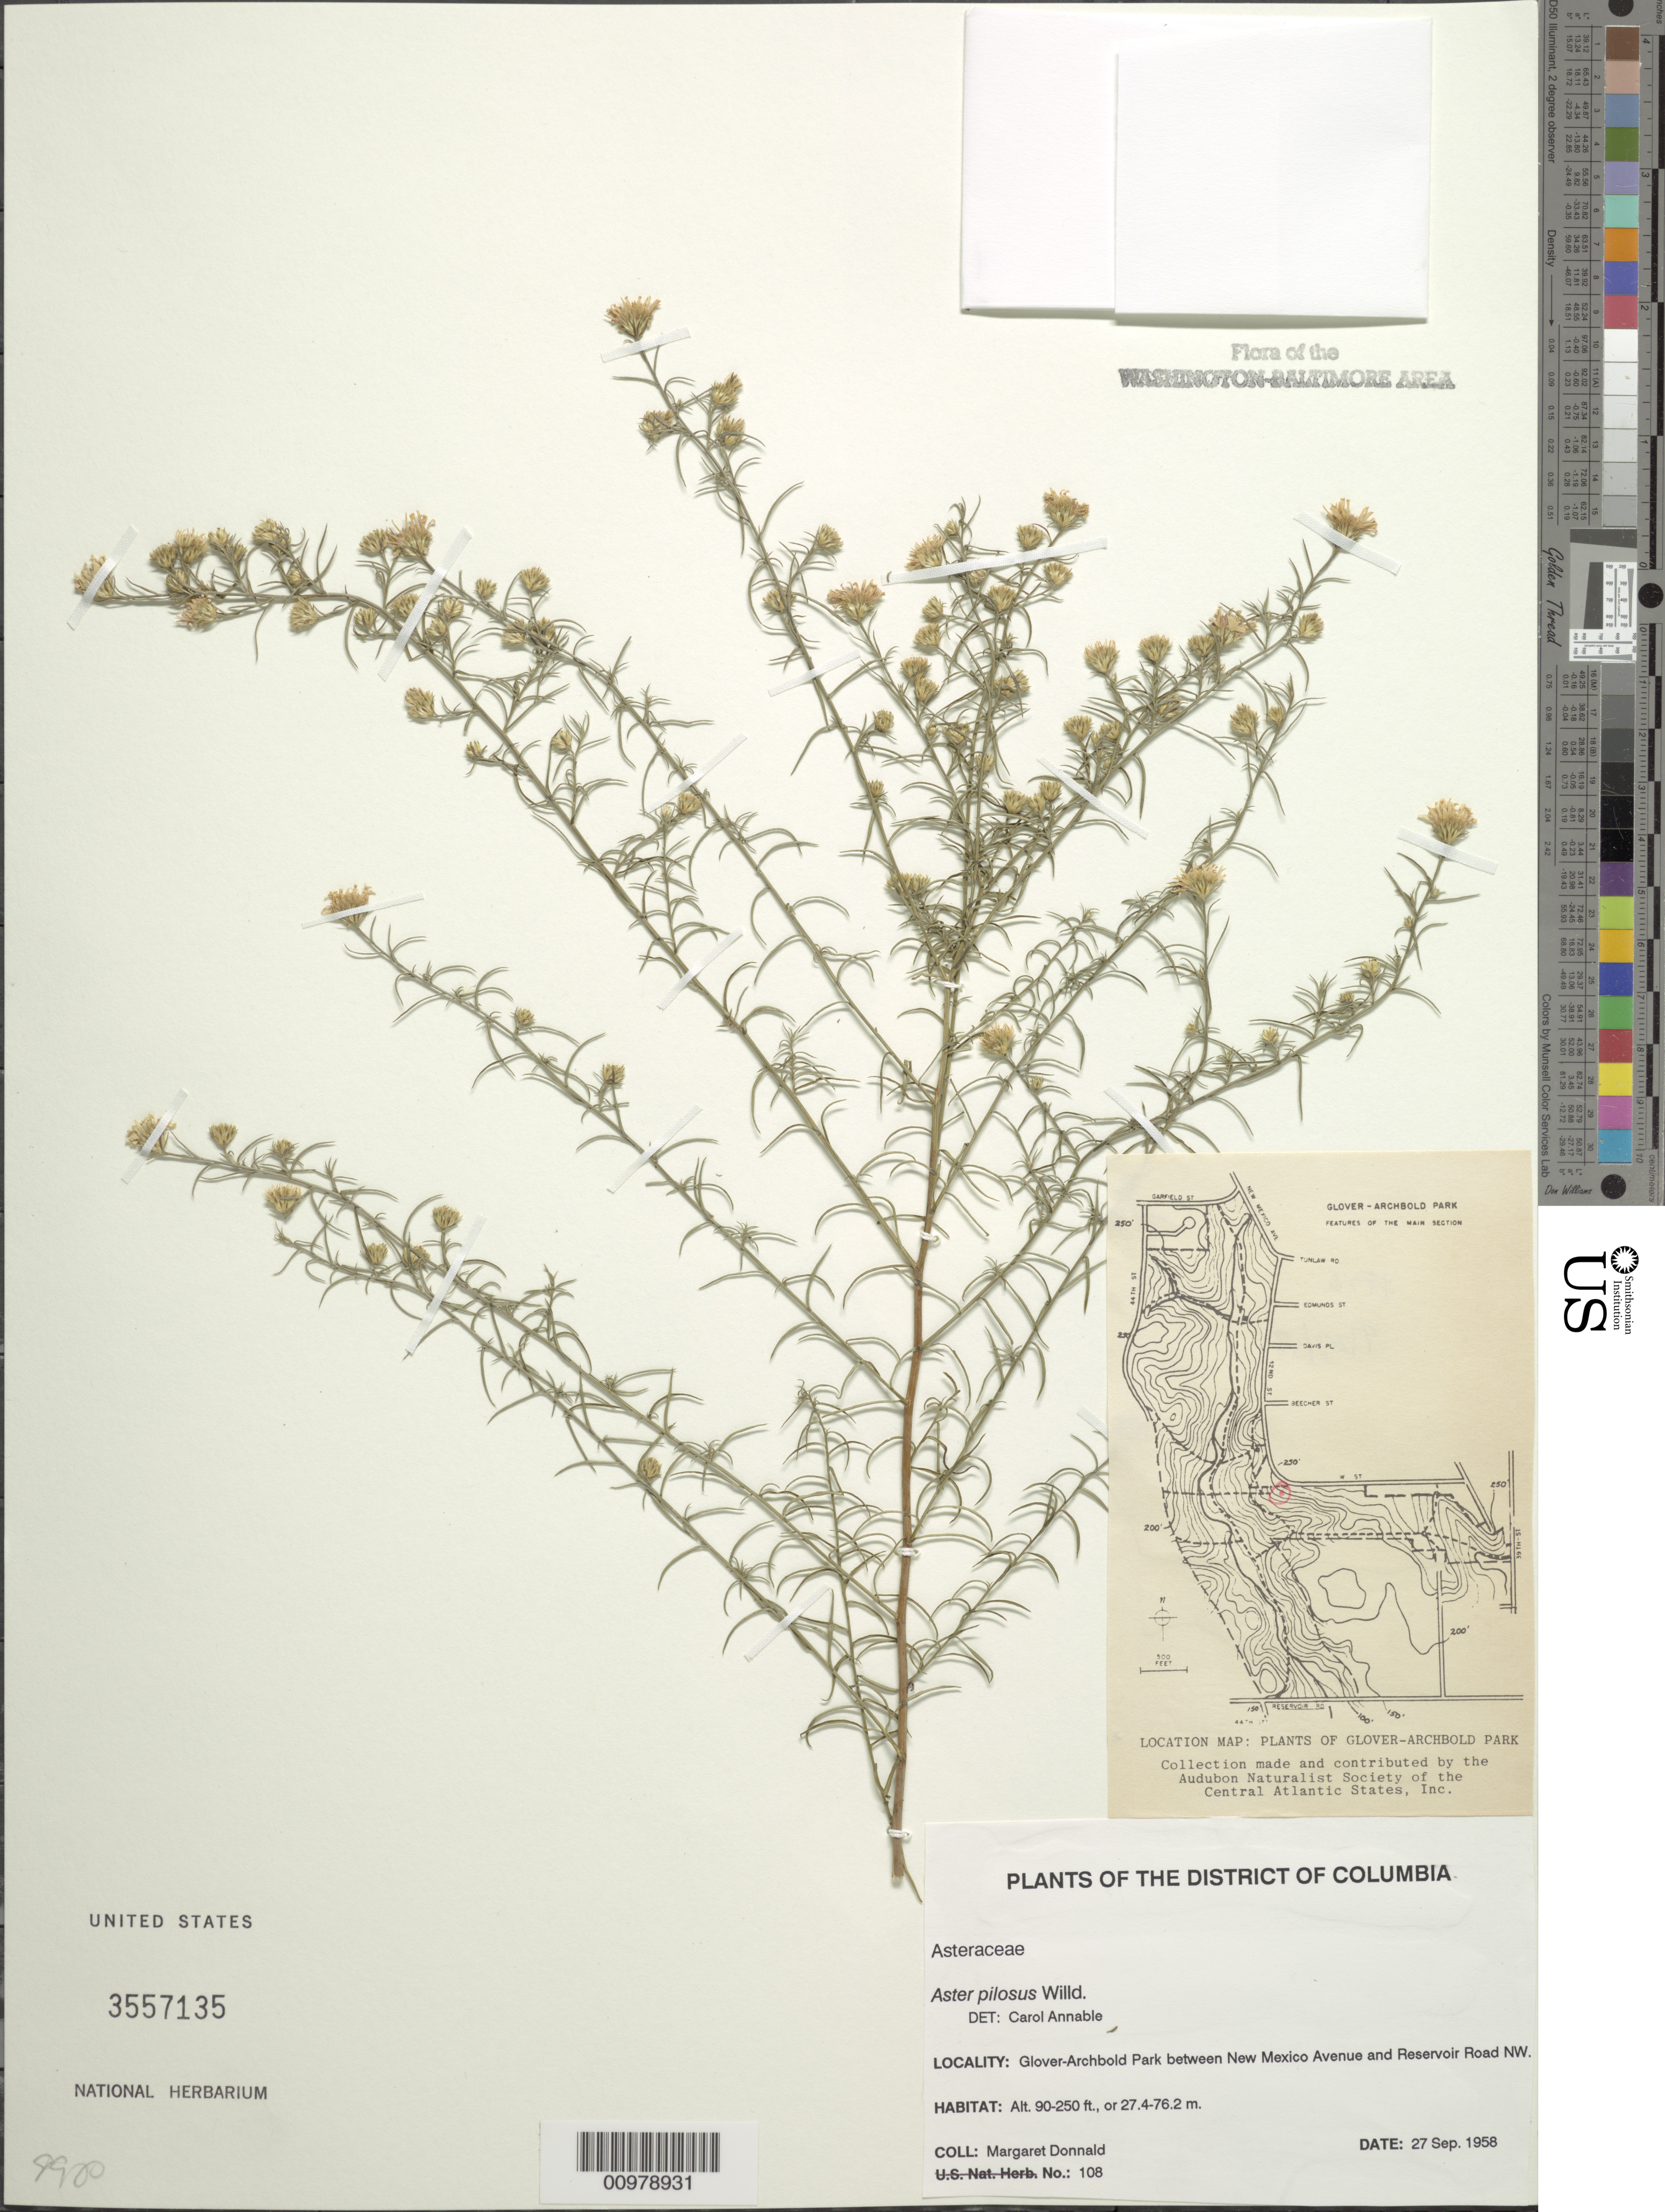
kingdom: Plantae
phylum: Tracheophyta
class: Magnoliopsida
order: Asterales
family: Asteraceae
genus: Symphyotrichum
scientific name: Symphyotrichum pilosum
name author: (Willd.) G.L. Nesom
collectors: M. Donnald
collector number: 108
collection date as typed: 27 Sep 1958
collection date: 1958-09-27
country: United States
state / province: District of Columbia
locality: Glover-Archbold Park between New Mexico Avenue and Reservoir Road NW.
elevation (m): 27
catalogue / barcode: US 3557135